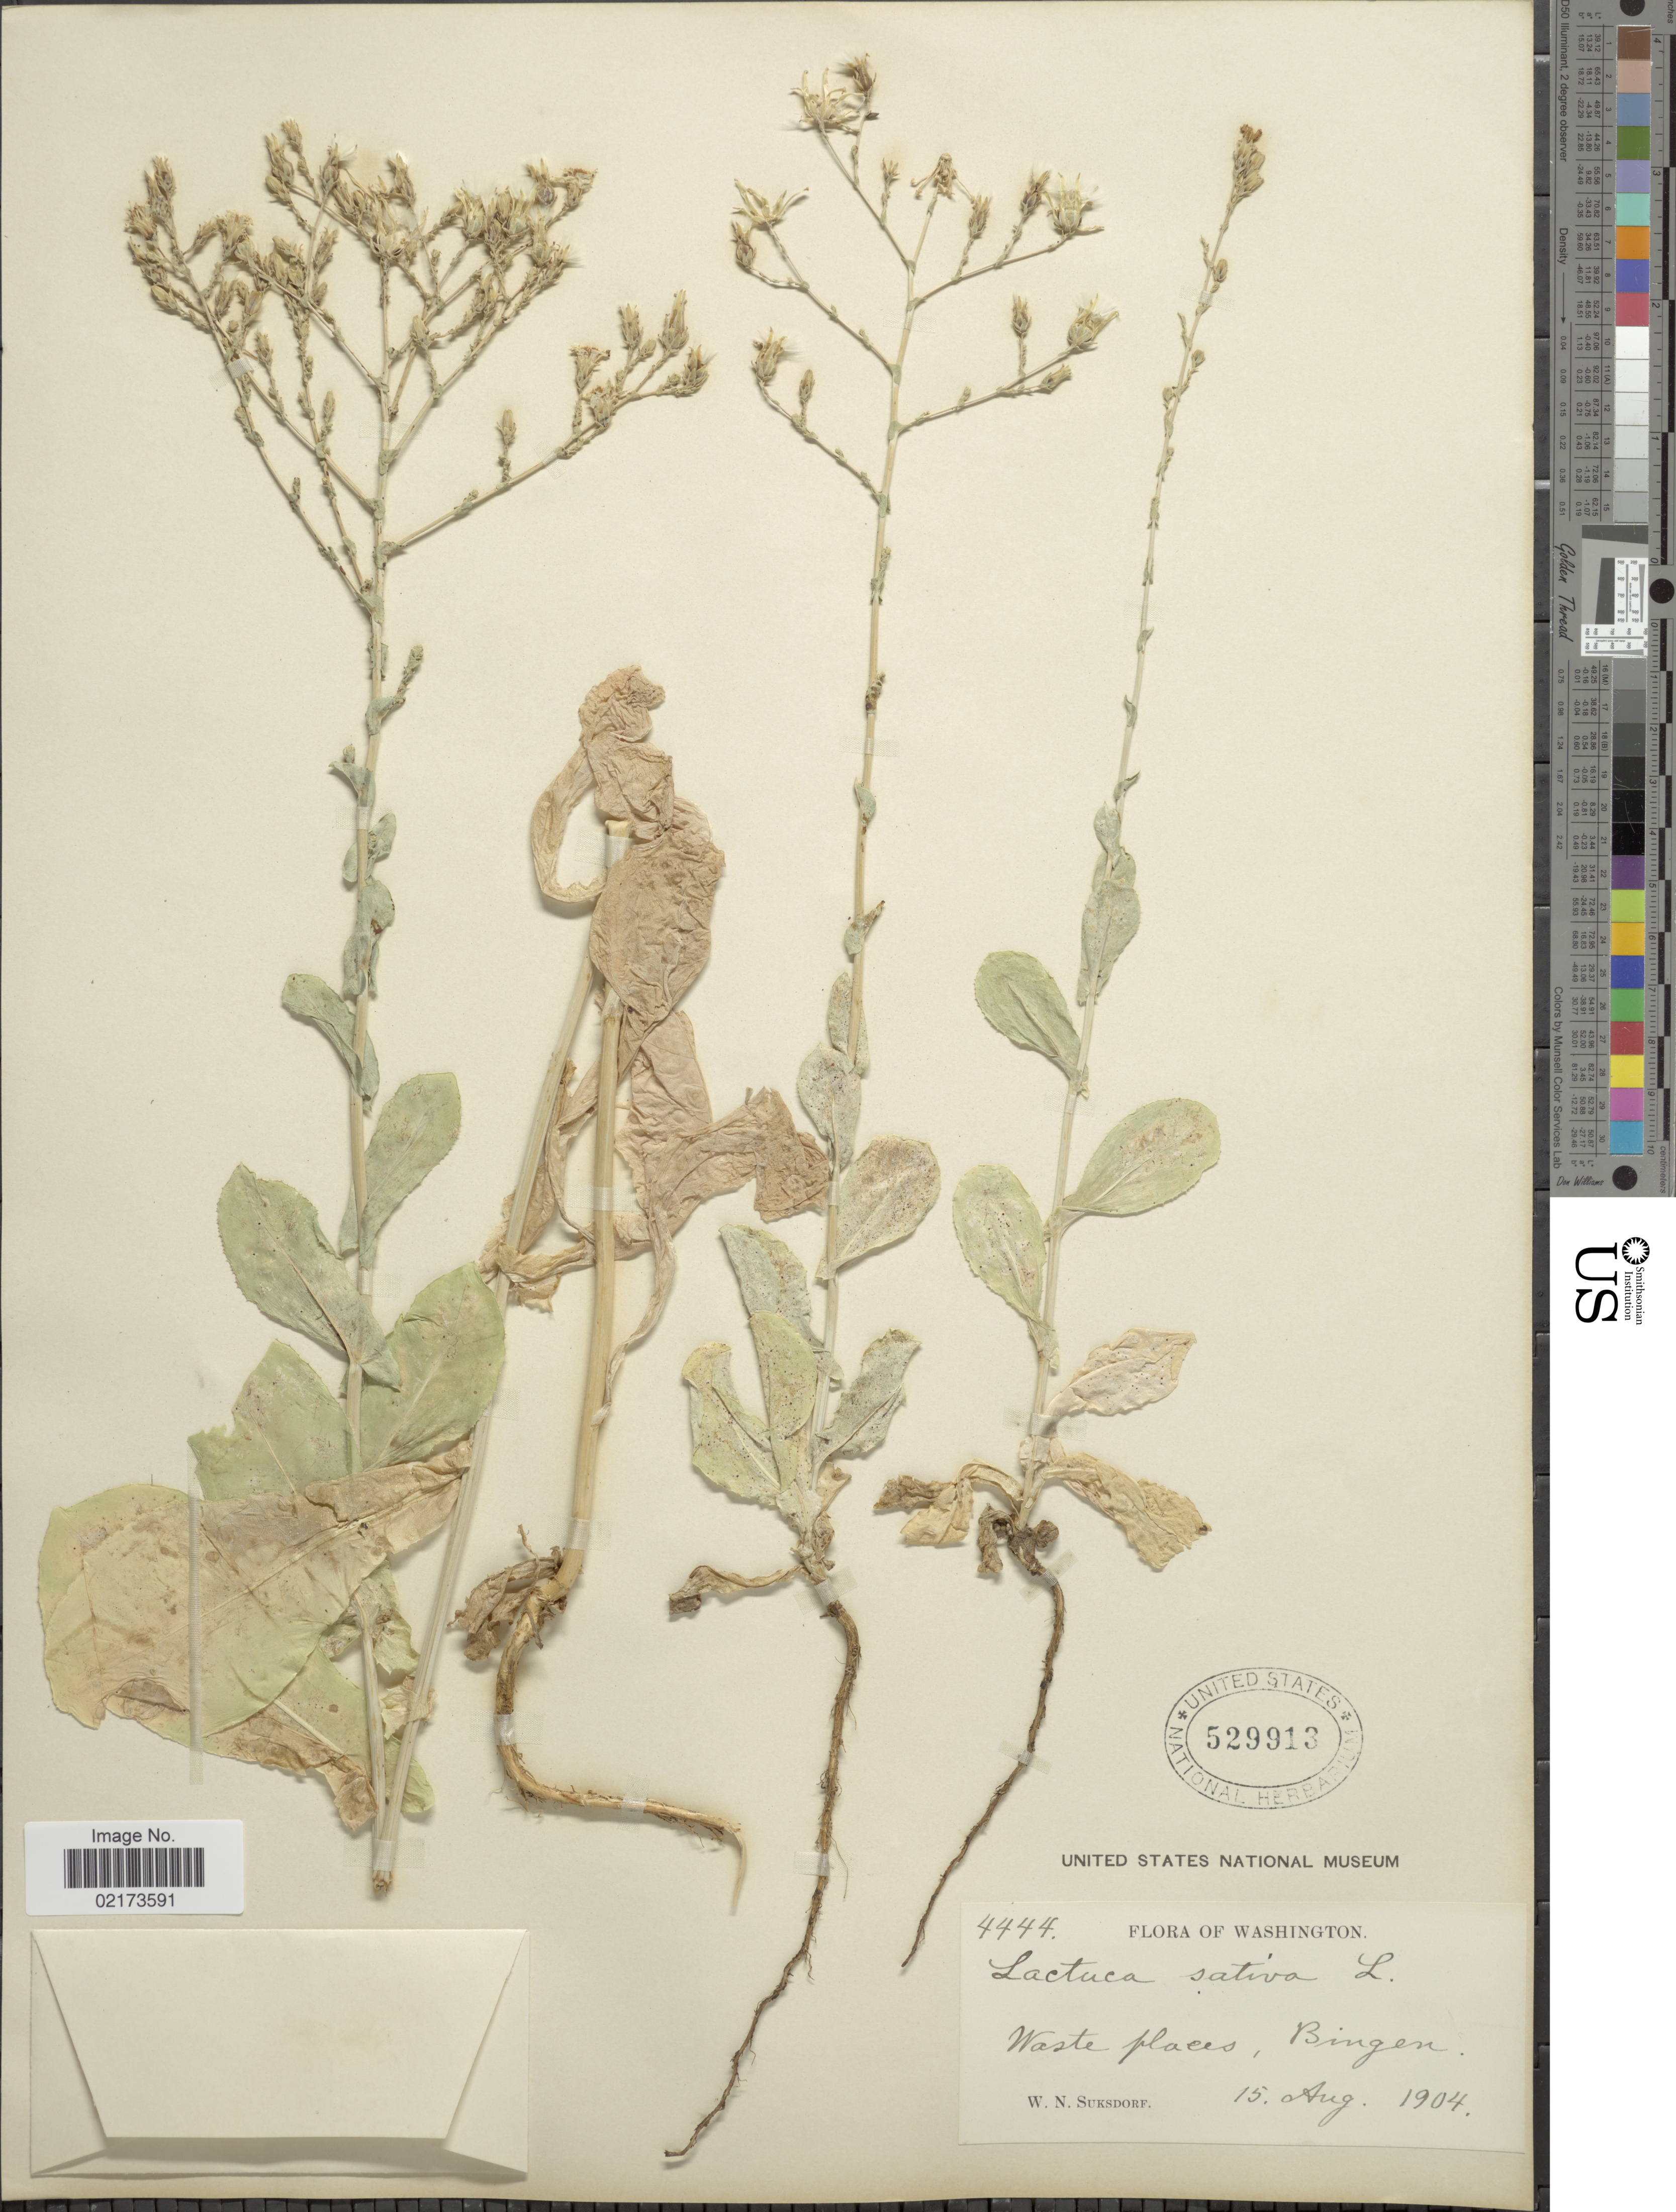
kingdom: Plantae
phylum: Tracheophyta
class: Magnoliopsida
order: Asterales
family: Asteraceae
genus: Lactuca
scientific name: Lactuca sativa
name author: L.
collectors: W. N. Suksdorf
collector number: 4444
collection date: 1904-08-15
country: United States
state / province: Washington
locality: Bingen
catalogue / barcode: US 529913